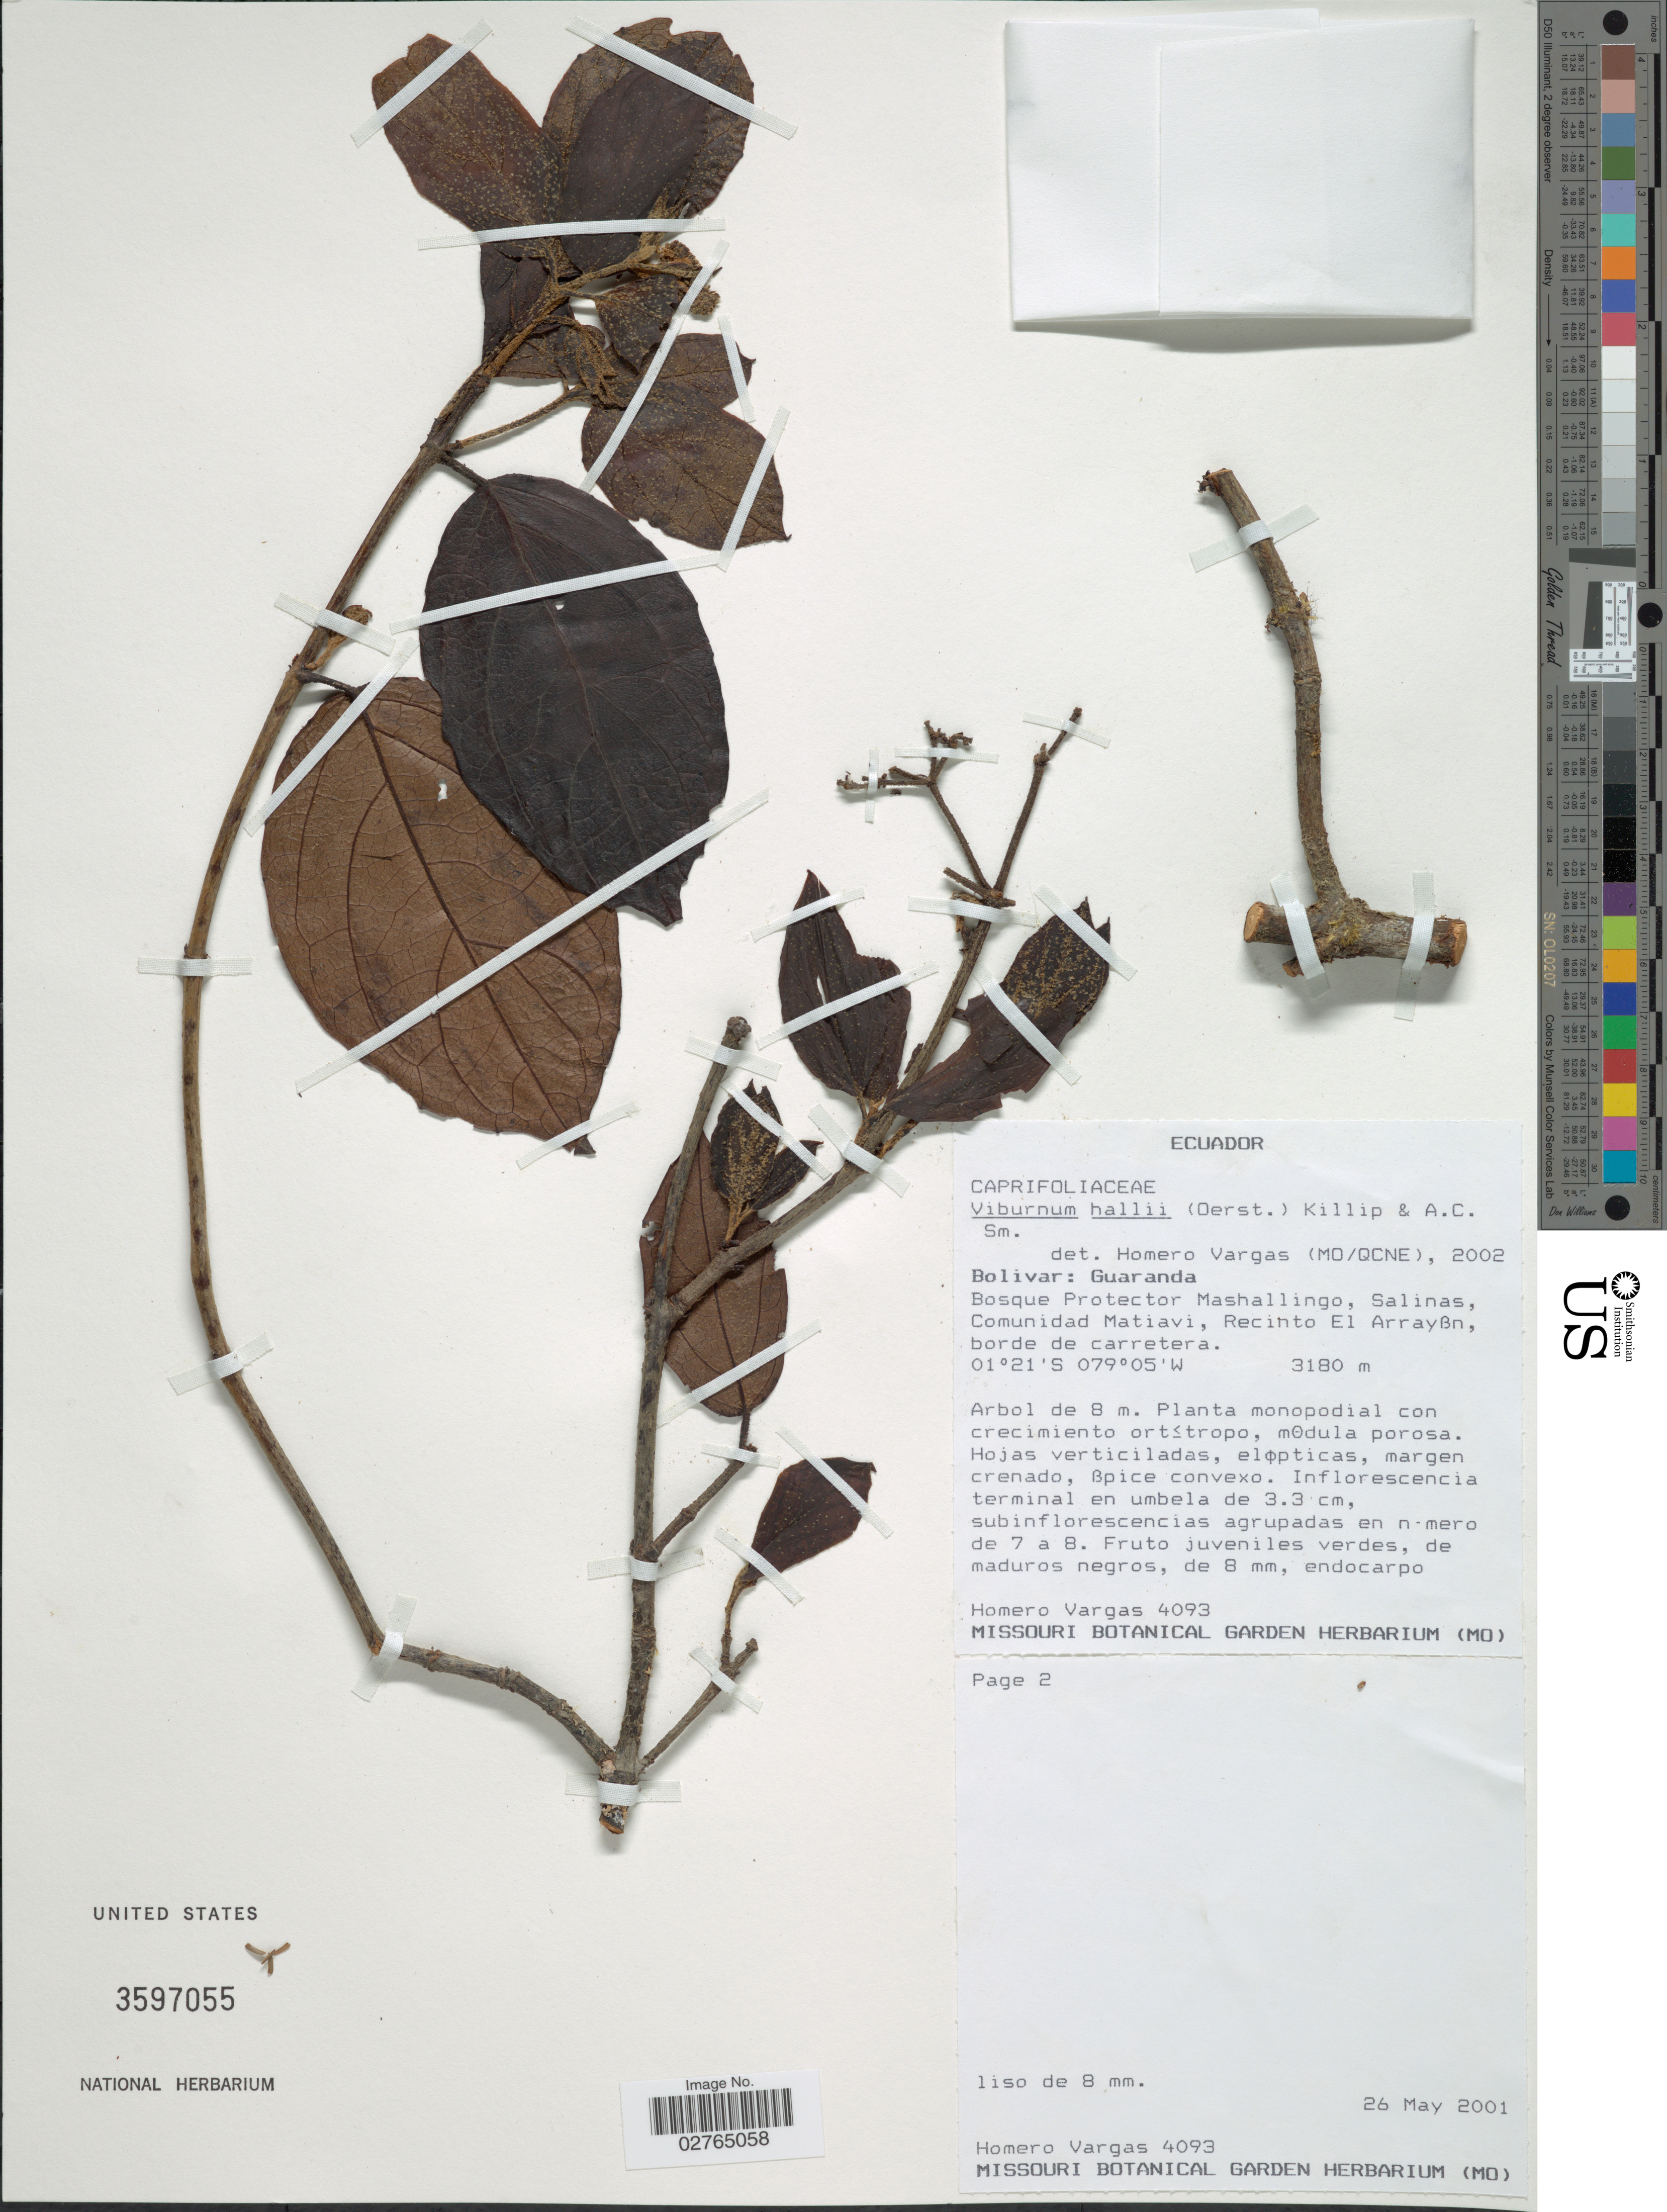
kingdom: Plantae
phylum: Tracheophyta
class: Magnoliopsida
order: Dipsacales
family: Viburnaceae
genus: Viburnum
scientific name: Viburnum hallii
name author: (Oerst.) Killip & A.C. Sm.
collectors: H. Vargas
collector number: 4093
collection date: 2001-05-26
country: Ecuador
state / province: Bolívar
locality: Guaranda. Bosque Protector Mashallingo, Salinas, Comunidad Matiavi, Recinto El Arrayßn, borde de carretera.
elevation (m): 3180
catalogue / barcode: US 3597055